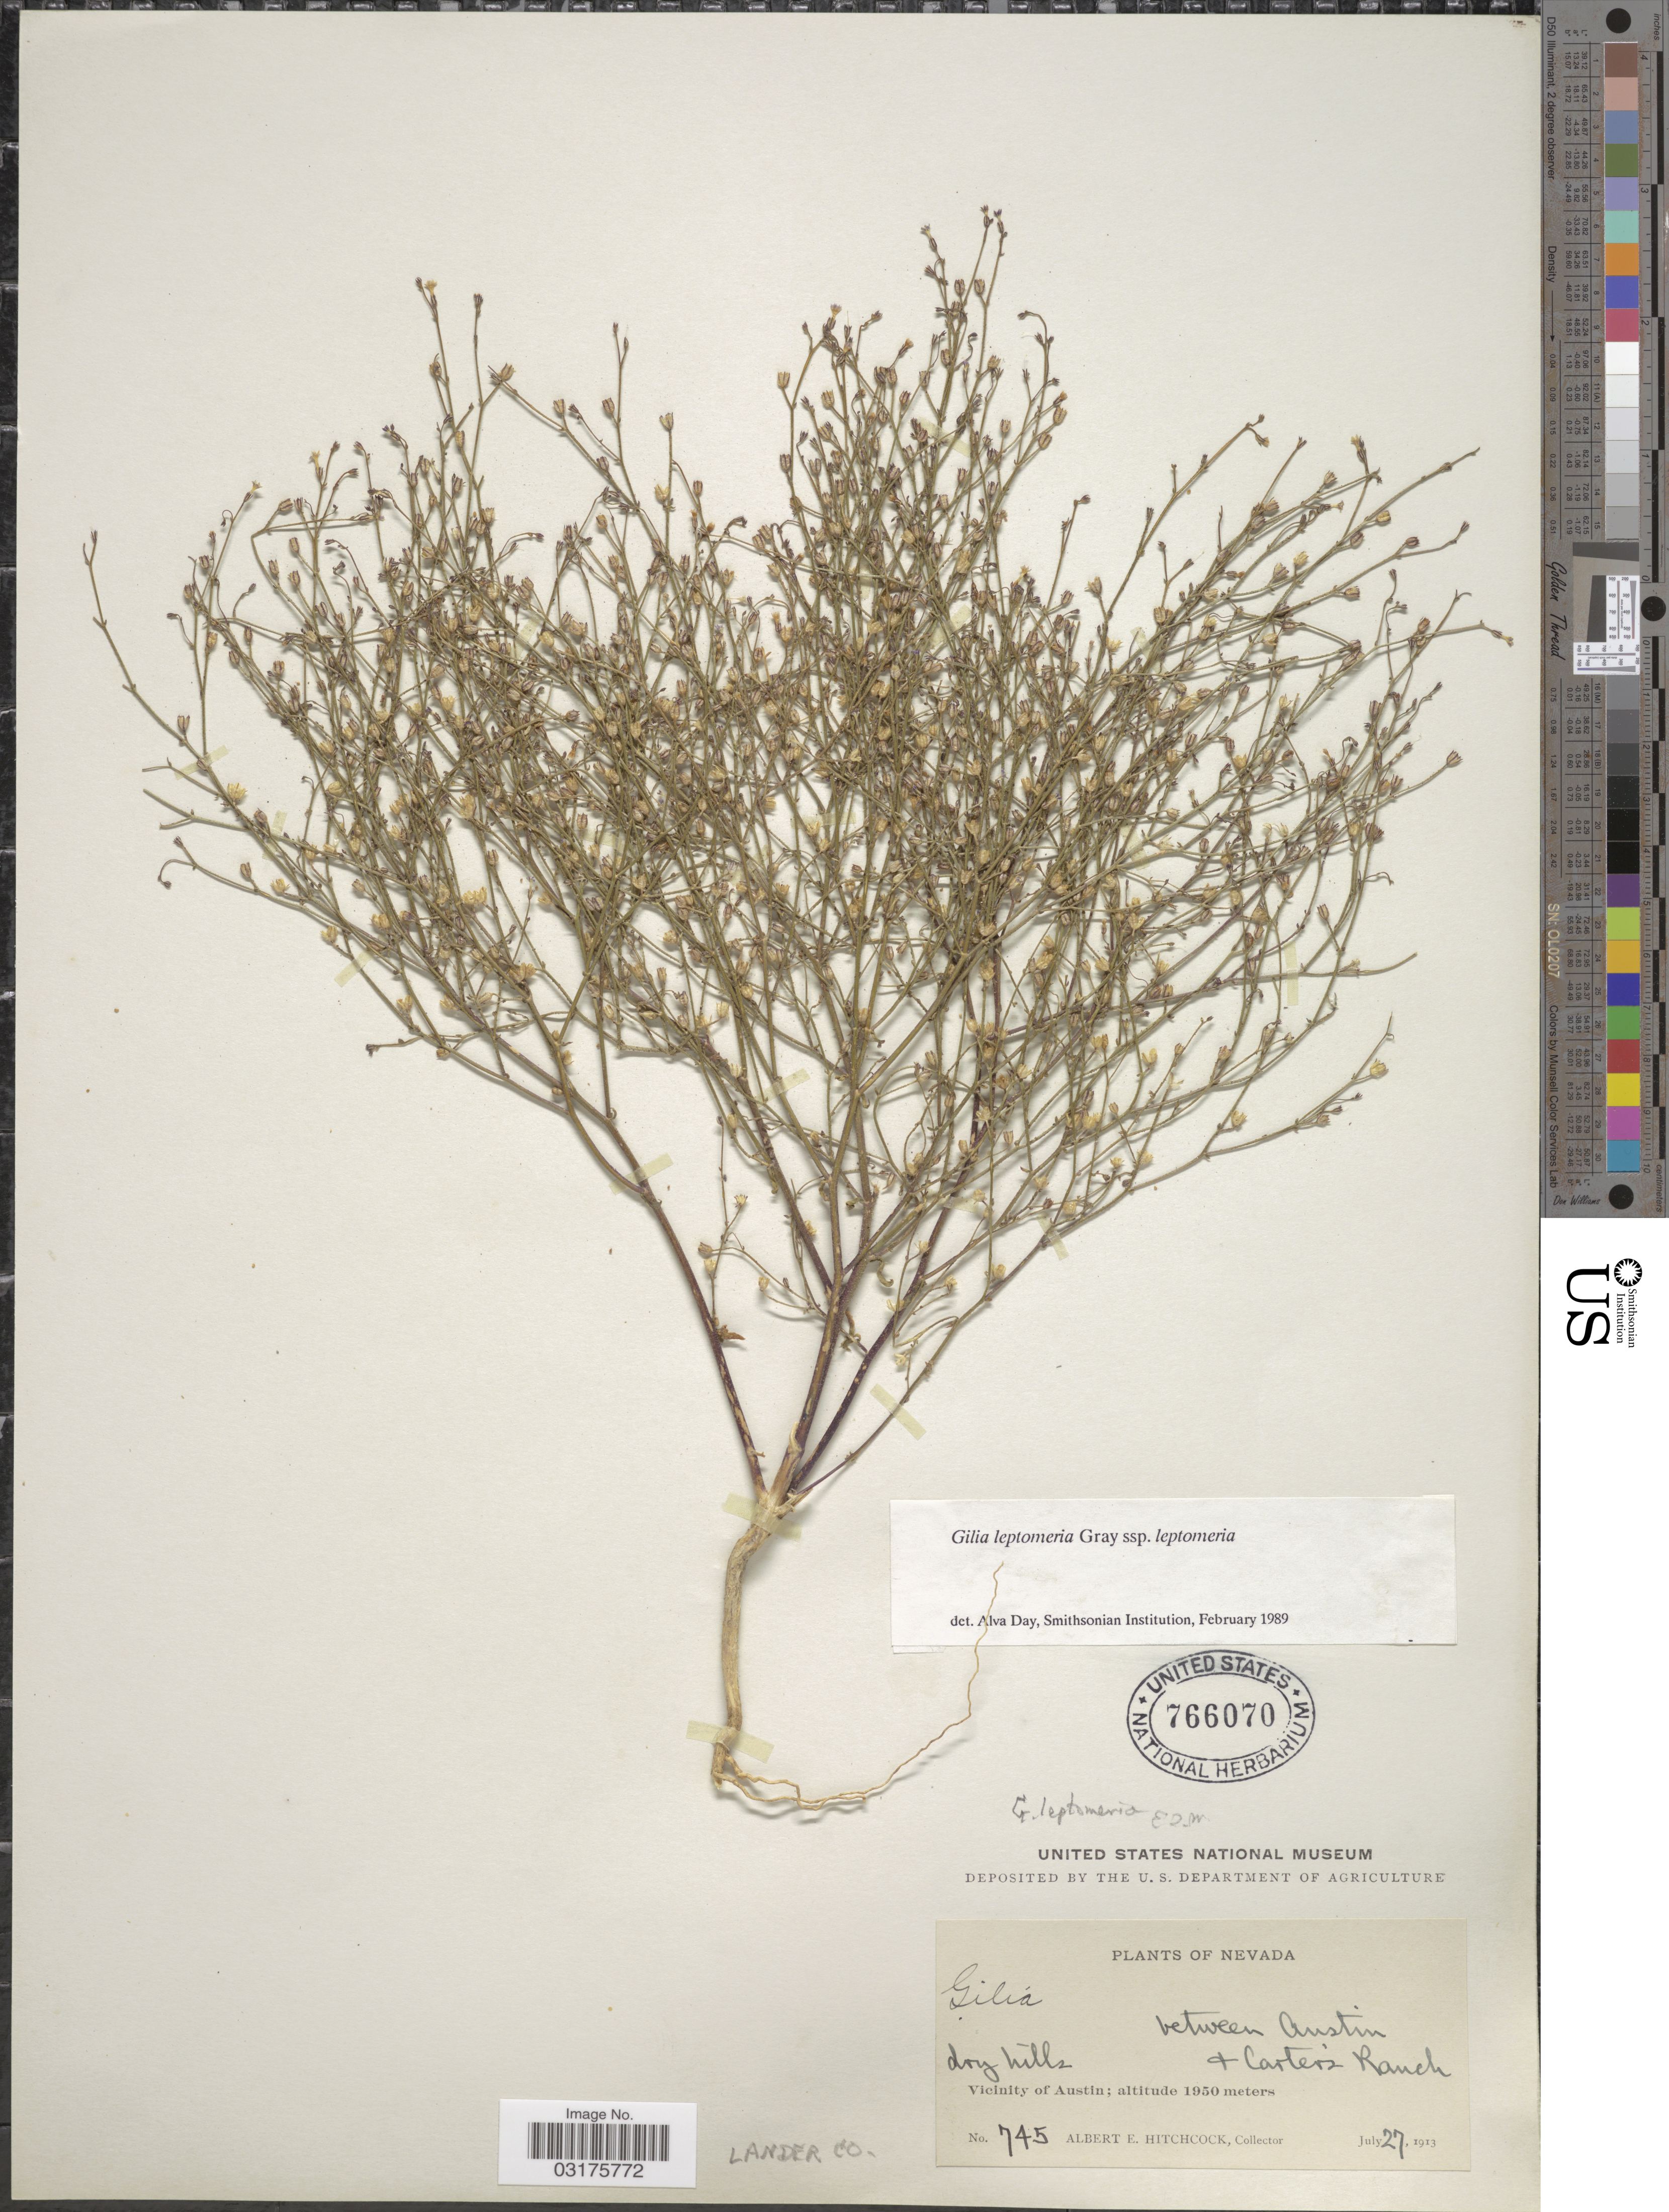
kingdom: Plantae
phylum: Tracheophyta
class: Magnoliopsida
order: Ericales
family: Polemoniaceae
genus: Aliciella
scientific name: Aliciella leptomeria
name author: (A. Gray) J.M. Porter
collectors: A. Hitchcock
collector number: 745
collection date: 1913-07-27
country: United States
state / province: Nevada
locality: Dry hills between Austin & Carter's Ranch. Lander Co. Vicinity of Austin.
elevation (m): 1950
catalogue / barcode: US 766070